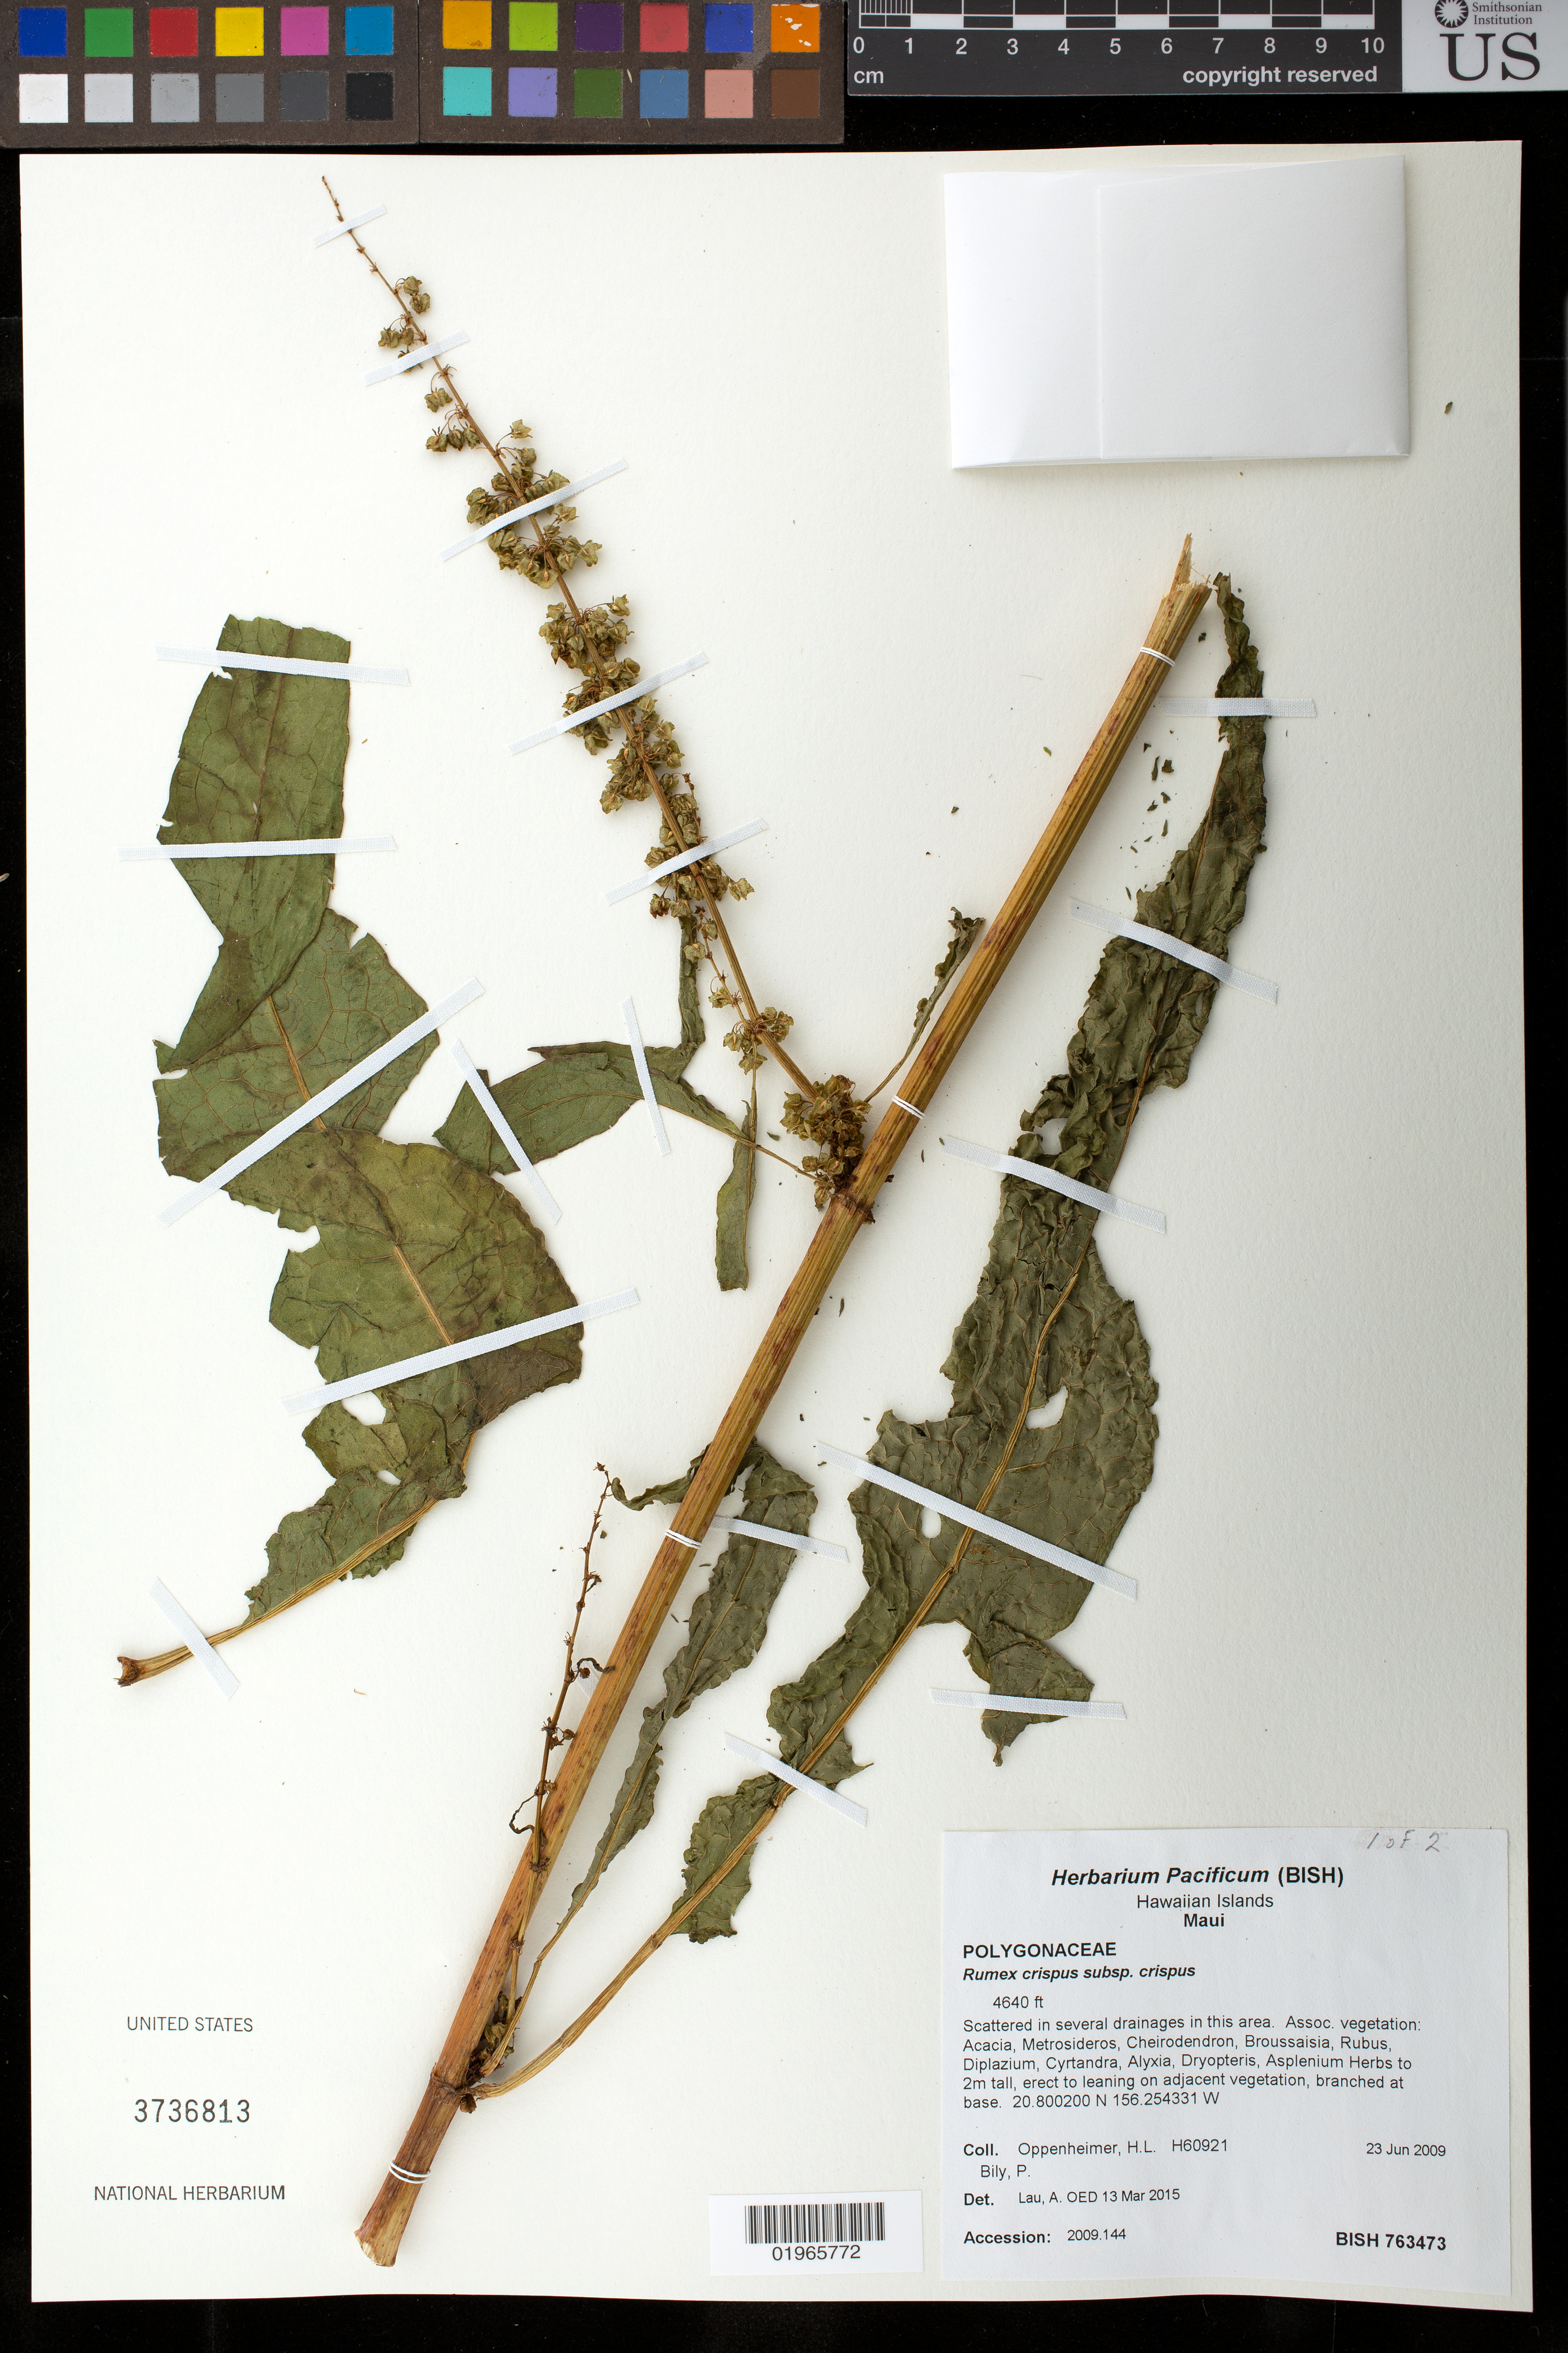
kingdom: Plantae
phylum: Tracheophyta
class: Magnoliopsida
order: Caryophyllales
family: Polygonaceae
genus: Rumex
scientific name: Rumex crispus subsp. crispus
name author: L.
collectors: H. L. Oppenheimer & P. Bily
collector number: H60921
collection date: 2009-06-23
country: United States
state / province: Hawaii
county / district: Maui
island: Maui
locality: Scattered in several drainages in this area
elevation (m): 1414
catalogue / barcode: US 3736813